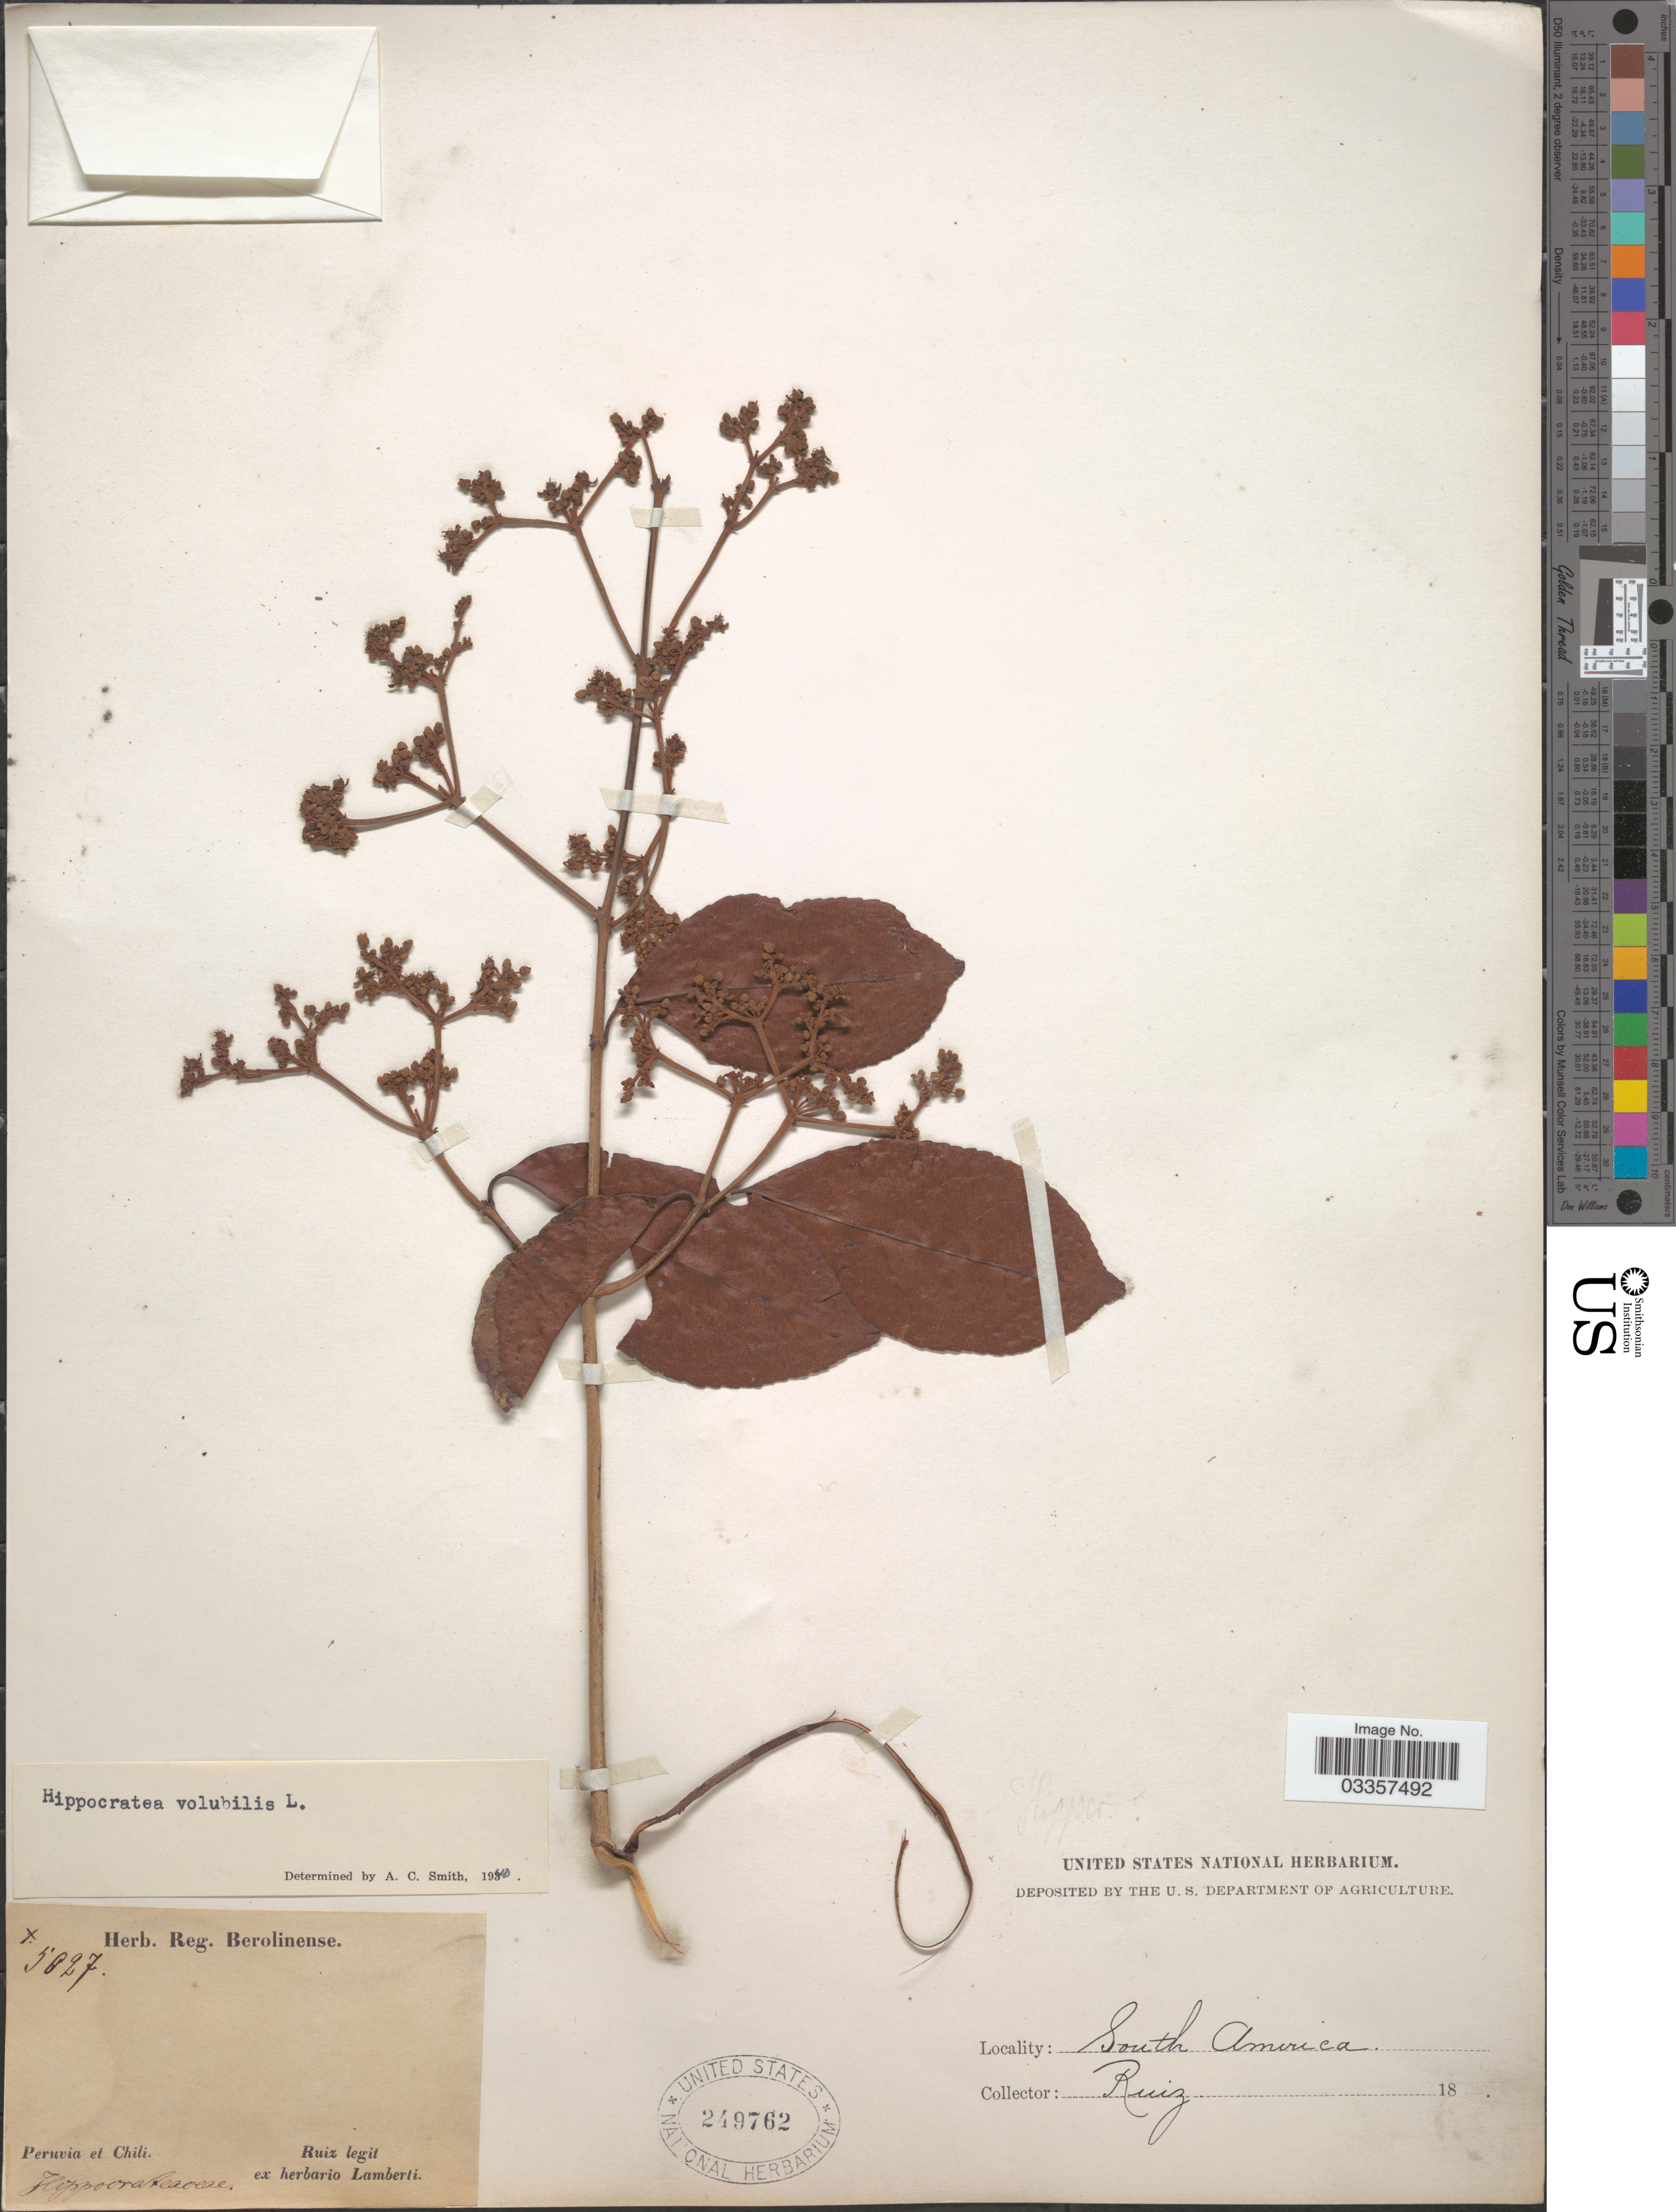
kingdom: Plantae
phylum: Tracheophyta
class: Magnoliopsida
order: Celastrales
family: Celastraceae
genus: Hippocratea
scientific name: Hippocratea volubilis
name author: L.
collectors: Ruiz, --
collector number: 5027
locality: Peruvia et Chili.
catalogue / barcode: US 249762